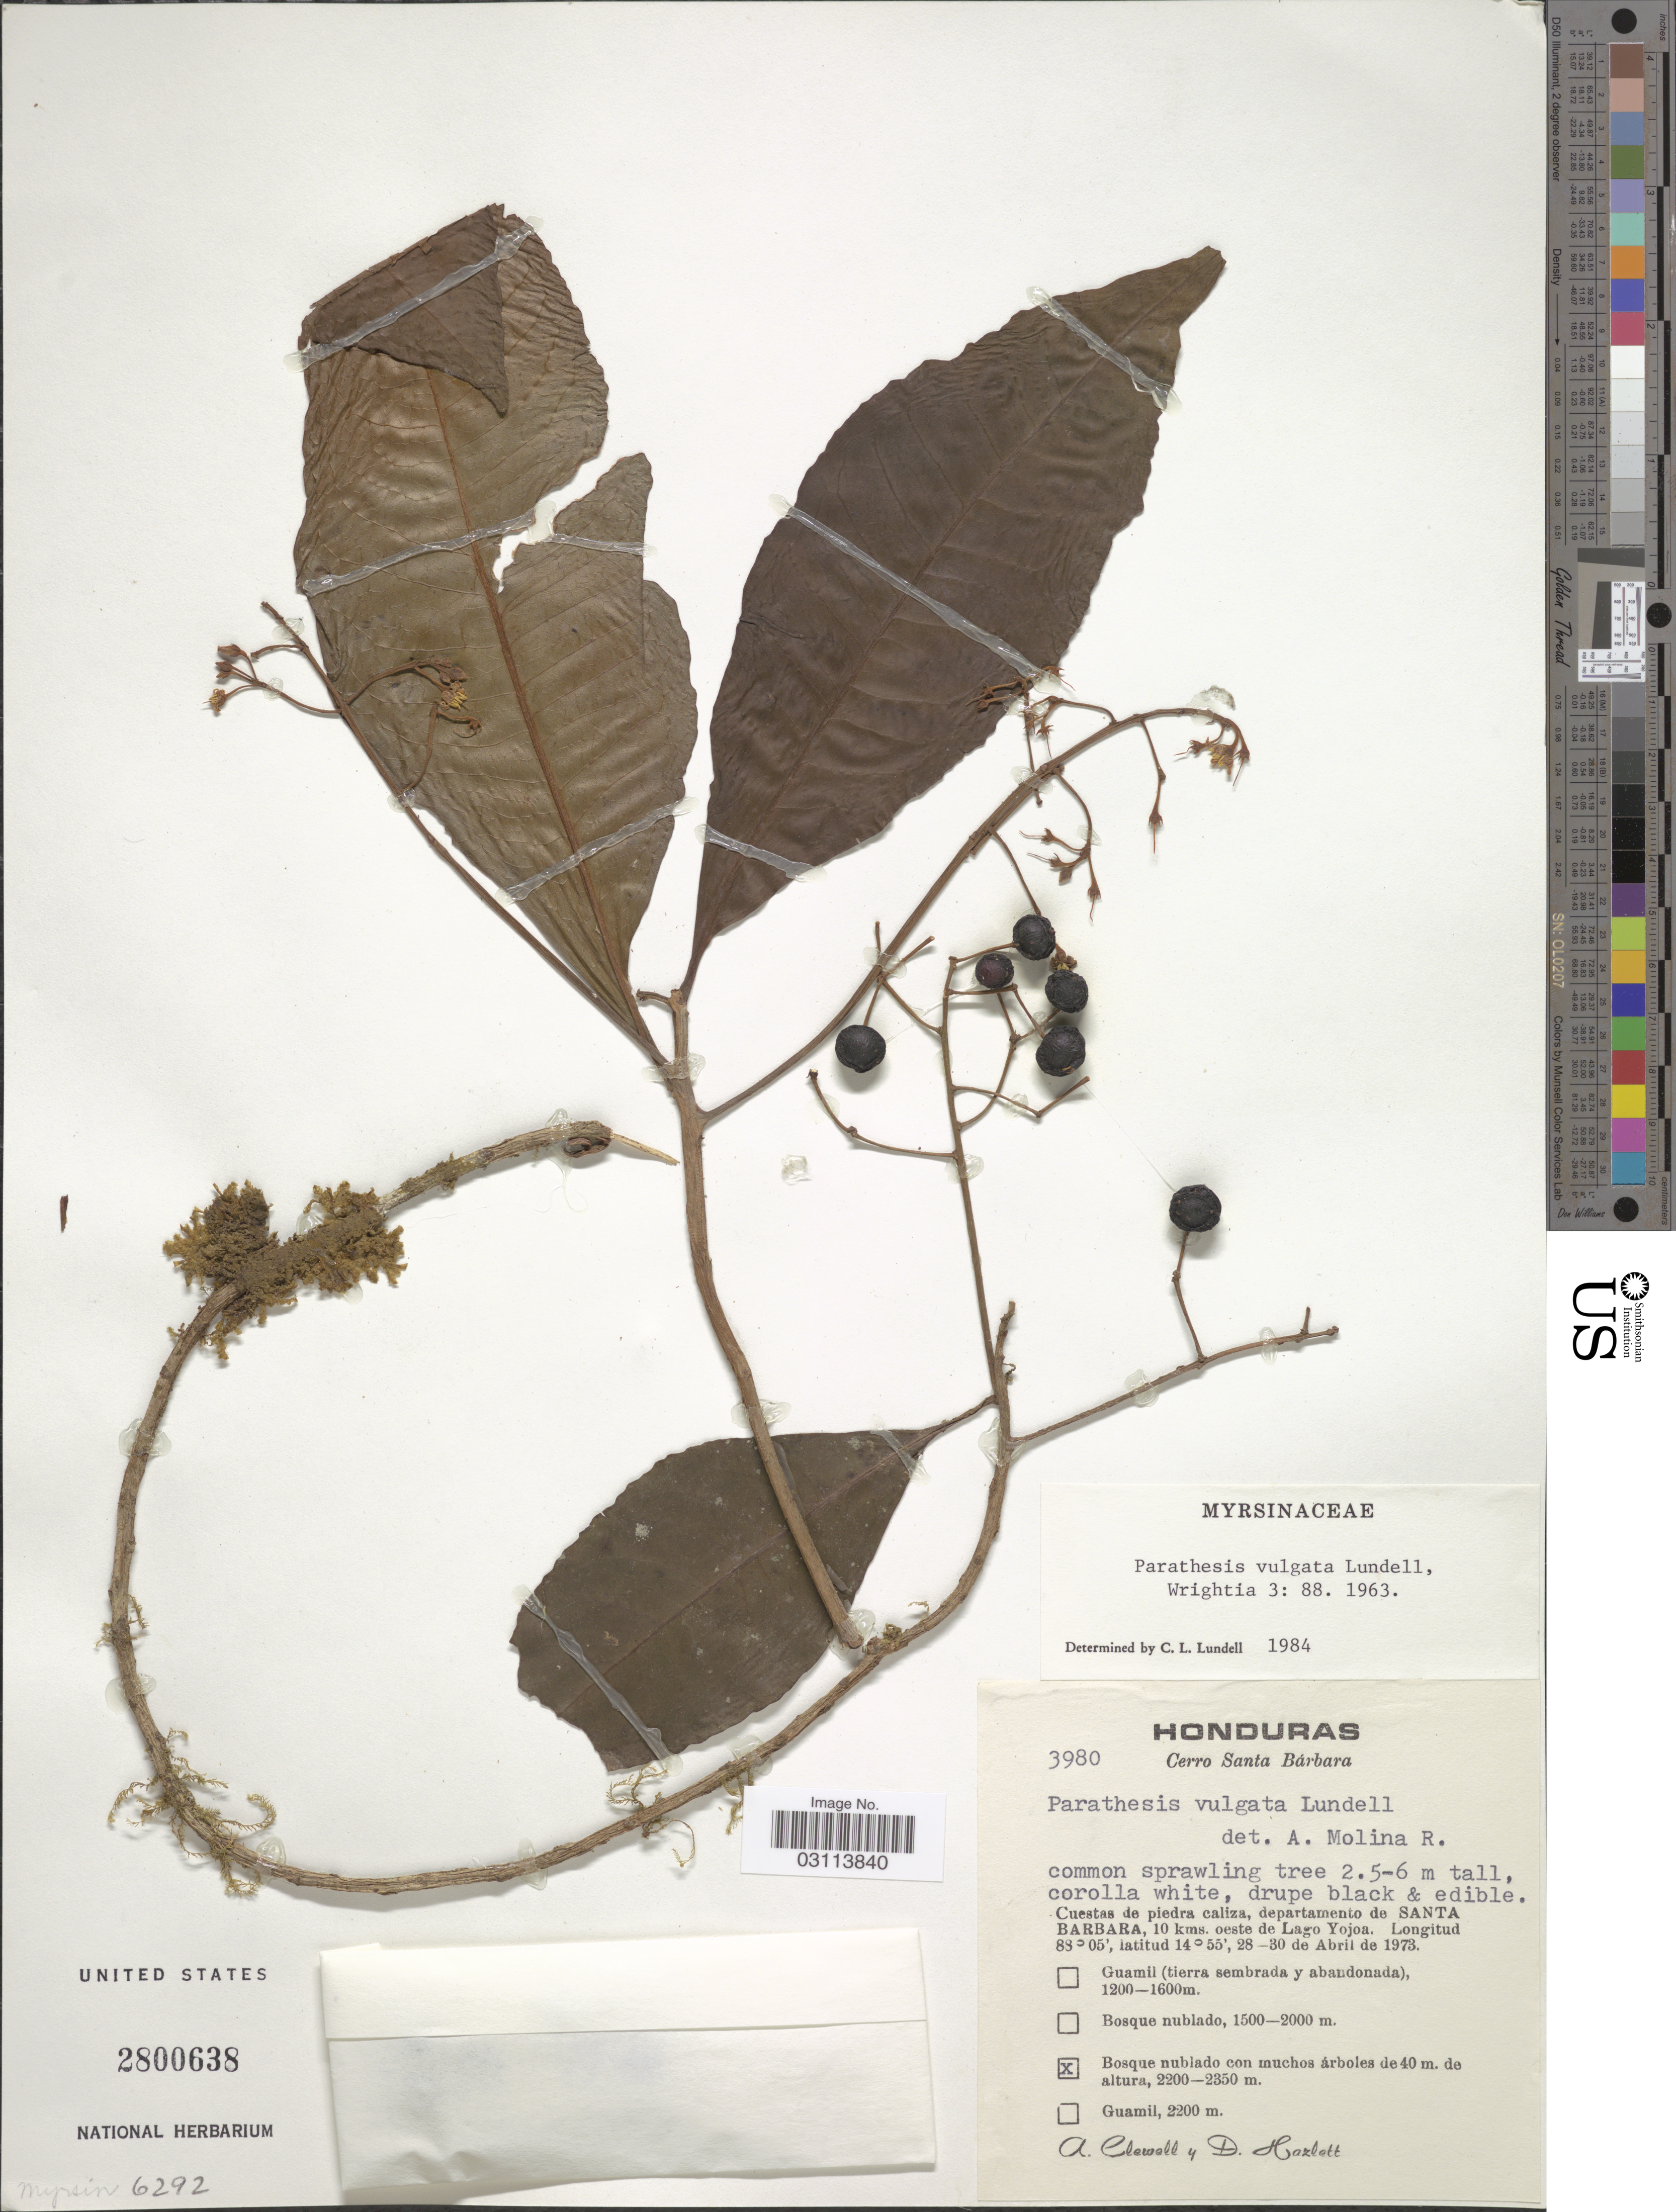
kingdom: Plantae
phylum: Tracheophyta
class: Magnoliopsida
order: Ericales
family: Primulaceae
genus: Parathesis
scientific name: Parathesis vulgata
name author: Lundell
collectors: A. Clewell & D. Hazlett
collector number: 3980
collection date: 1973-04-28/1973-04-30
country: Honduras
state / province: Santa Bárbara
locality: Cerro Santa Bárbara. Cuestas de piedra caliza, departamento de Santa Barbara, 10 kms. oeste de Lago Yojoa.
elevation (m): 2200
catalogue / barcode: US 2800638